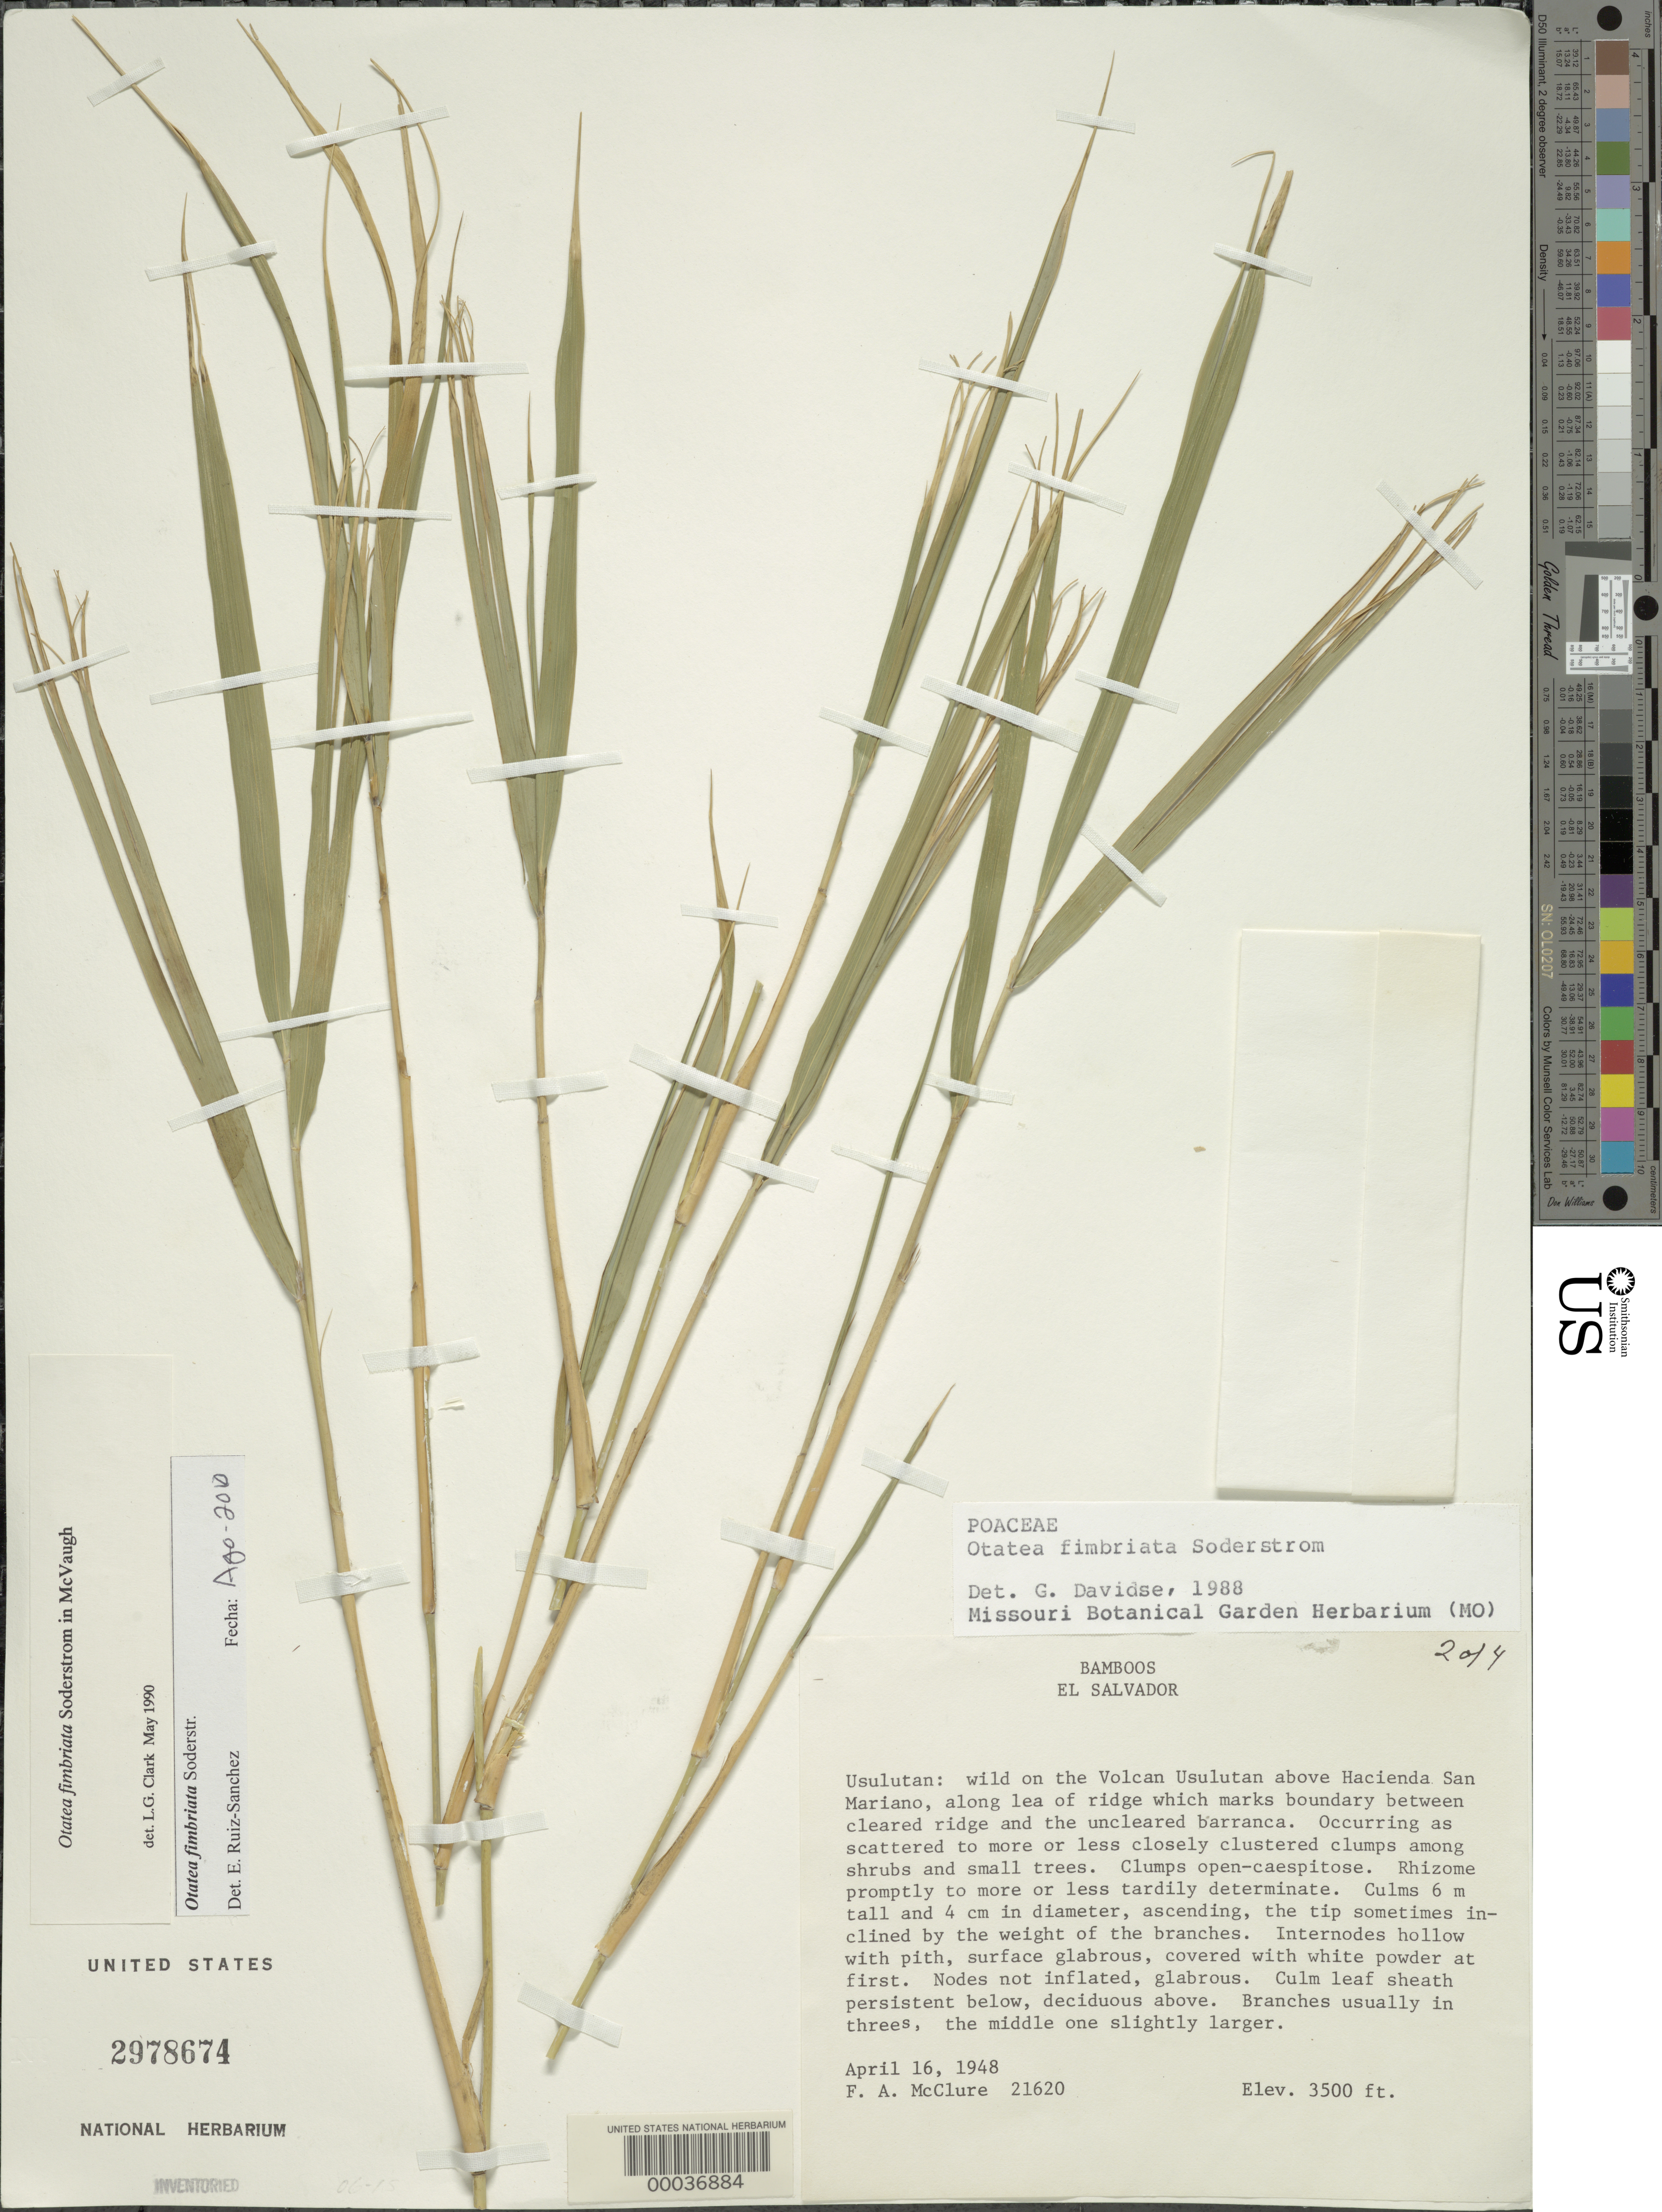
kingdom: Plantae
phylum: Tracheophyta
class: Liliopsida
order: Poales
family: Poaceae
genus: Otatea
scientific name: Otatea fimbriata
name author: Soderstr. in McVaugh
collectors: F. A. McClure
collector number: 21620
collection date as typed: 16 Apr 1948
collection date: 1948-04-16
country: El Salvador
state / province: Usulután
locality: Volcan Usulutan above Hacienda San Mariano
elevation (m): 1067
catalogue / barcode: US 2978674